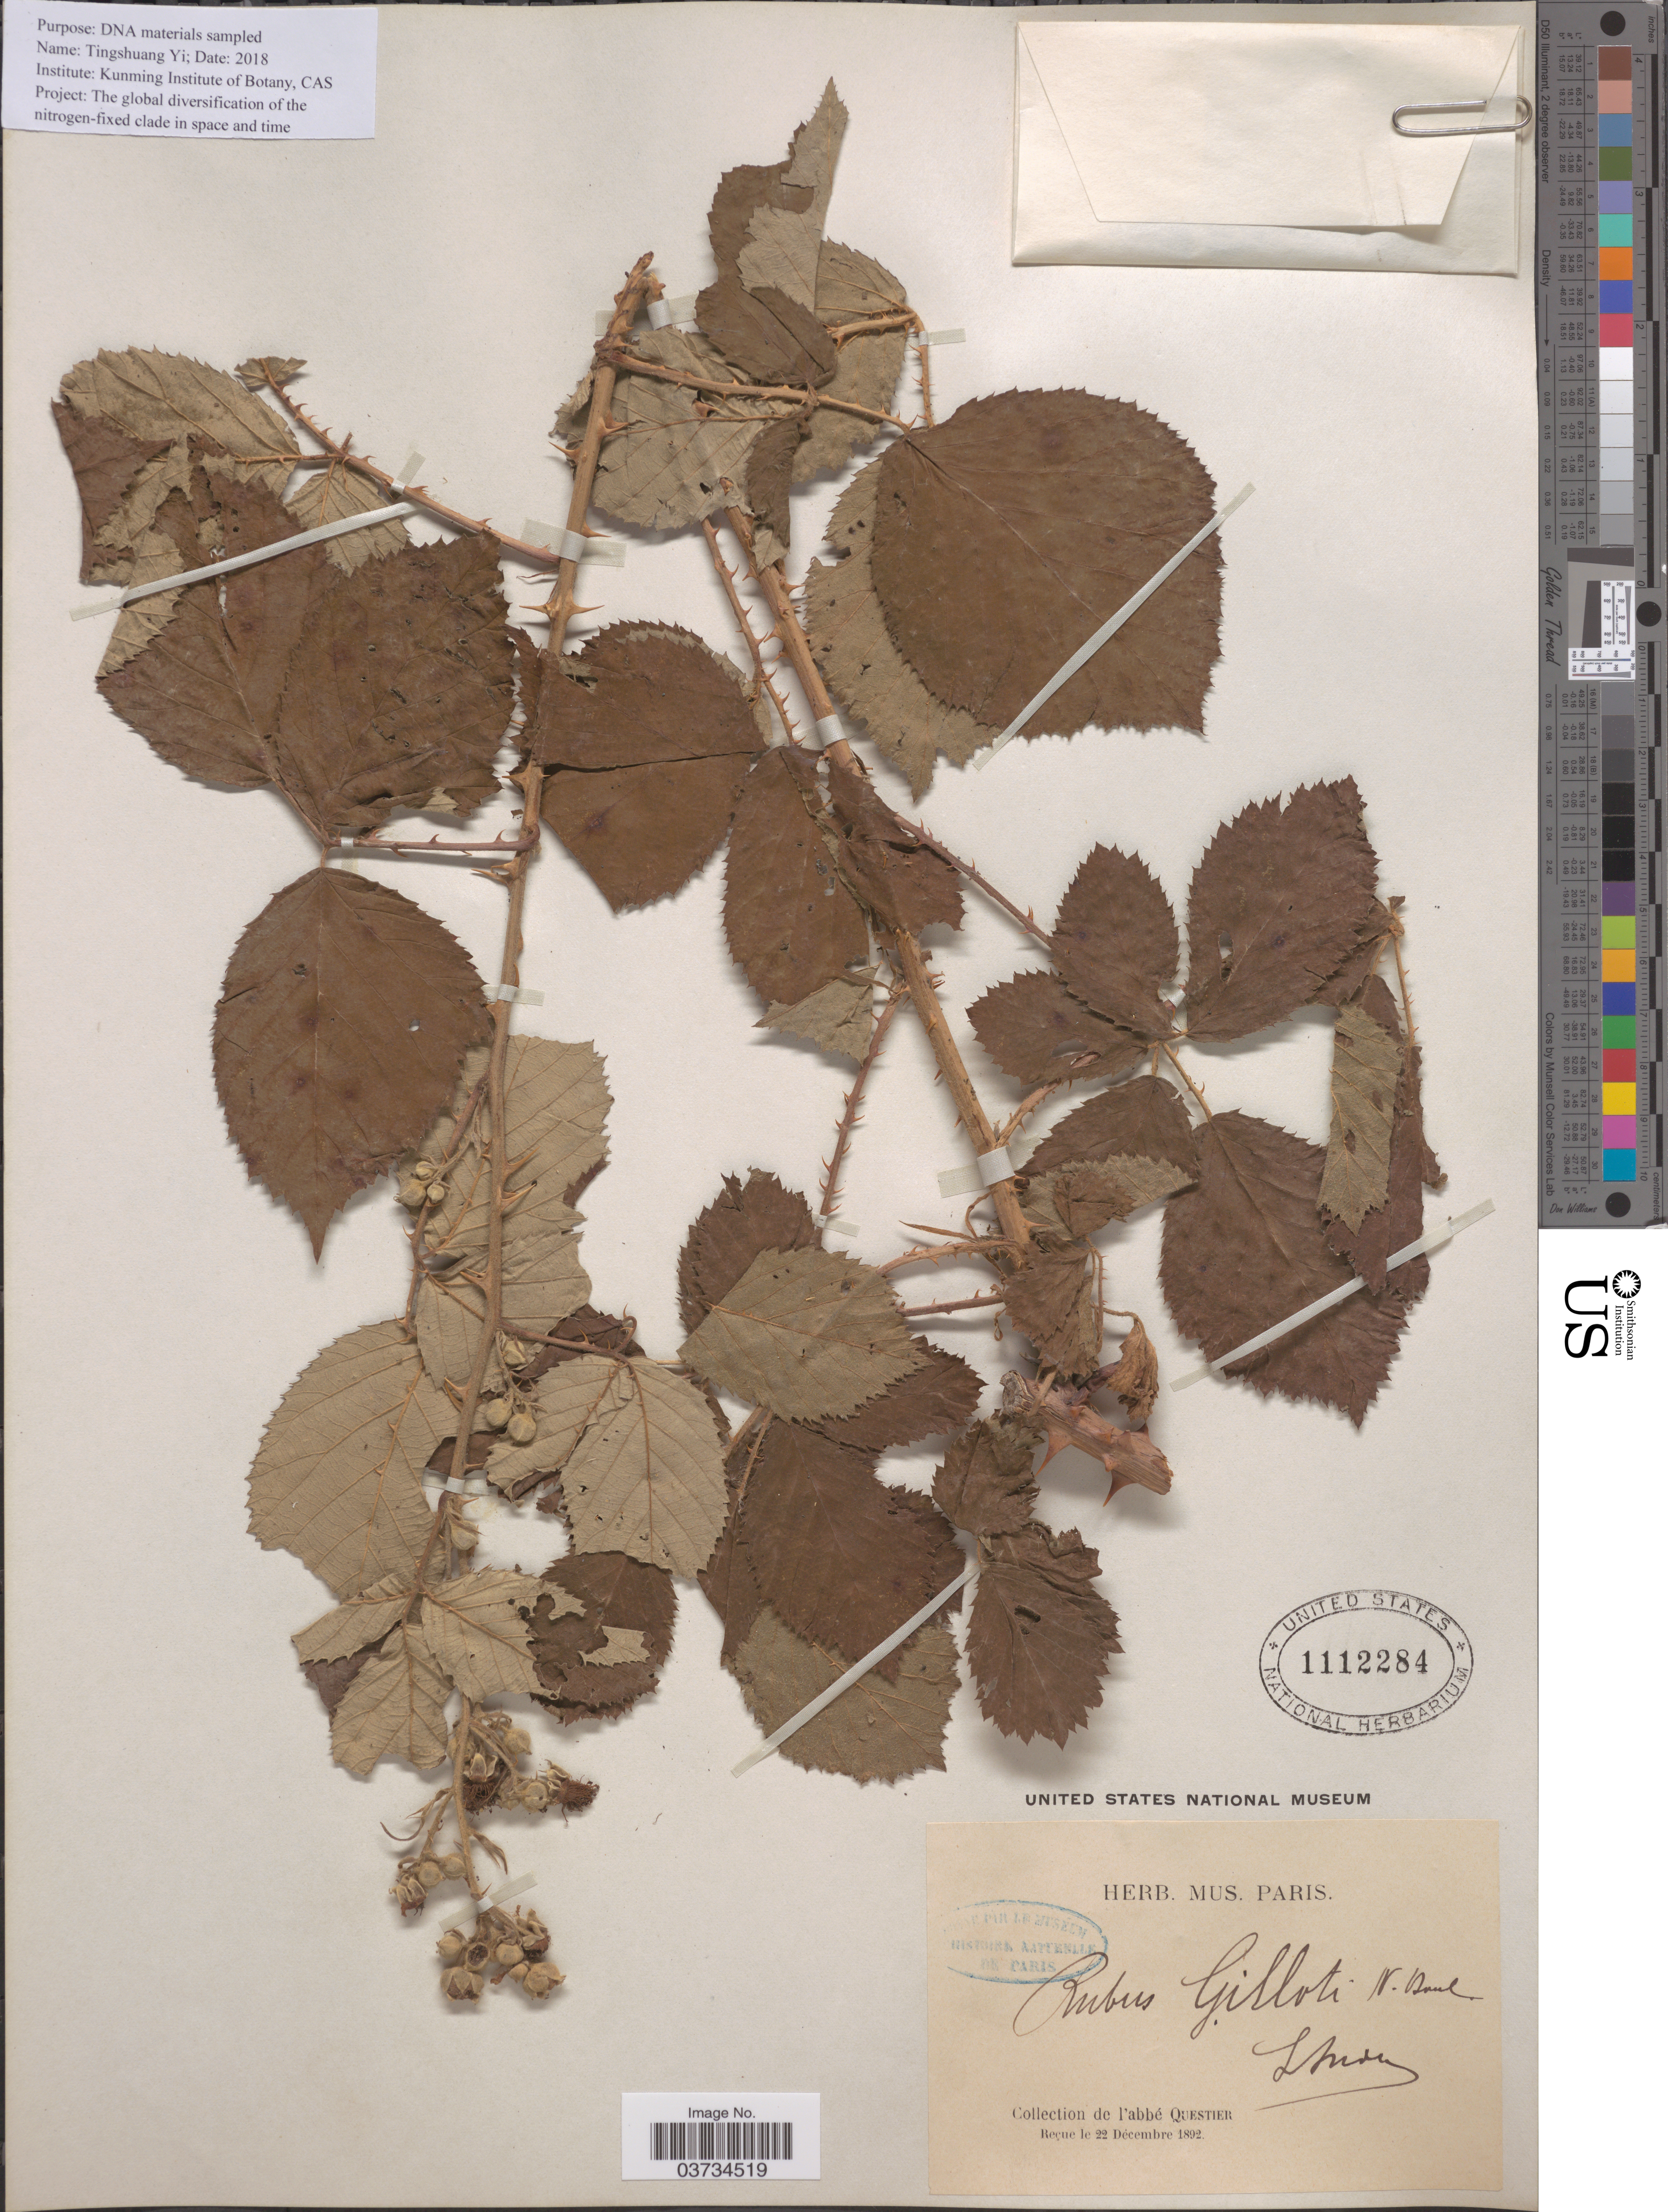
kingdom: Plantae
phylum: Tracheophyta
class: Magnoliopsida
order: Rosales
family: Rosaceae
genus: Rubus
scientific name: Rubus gillotii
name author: Boulay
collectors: A. Questier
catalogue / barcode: US 1112284